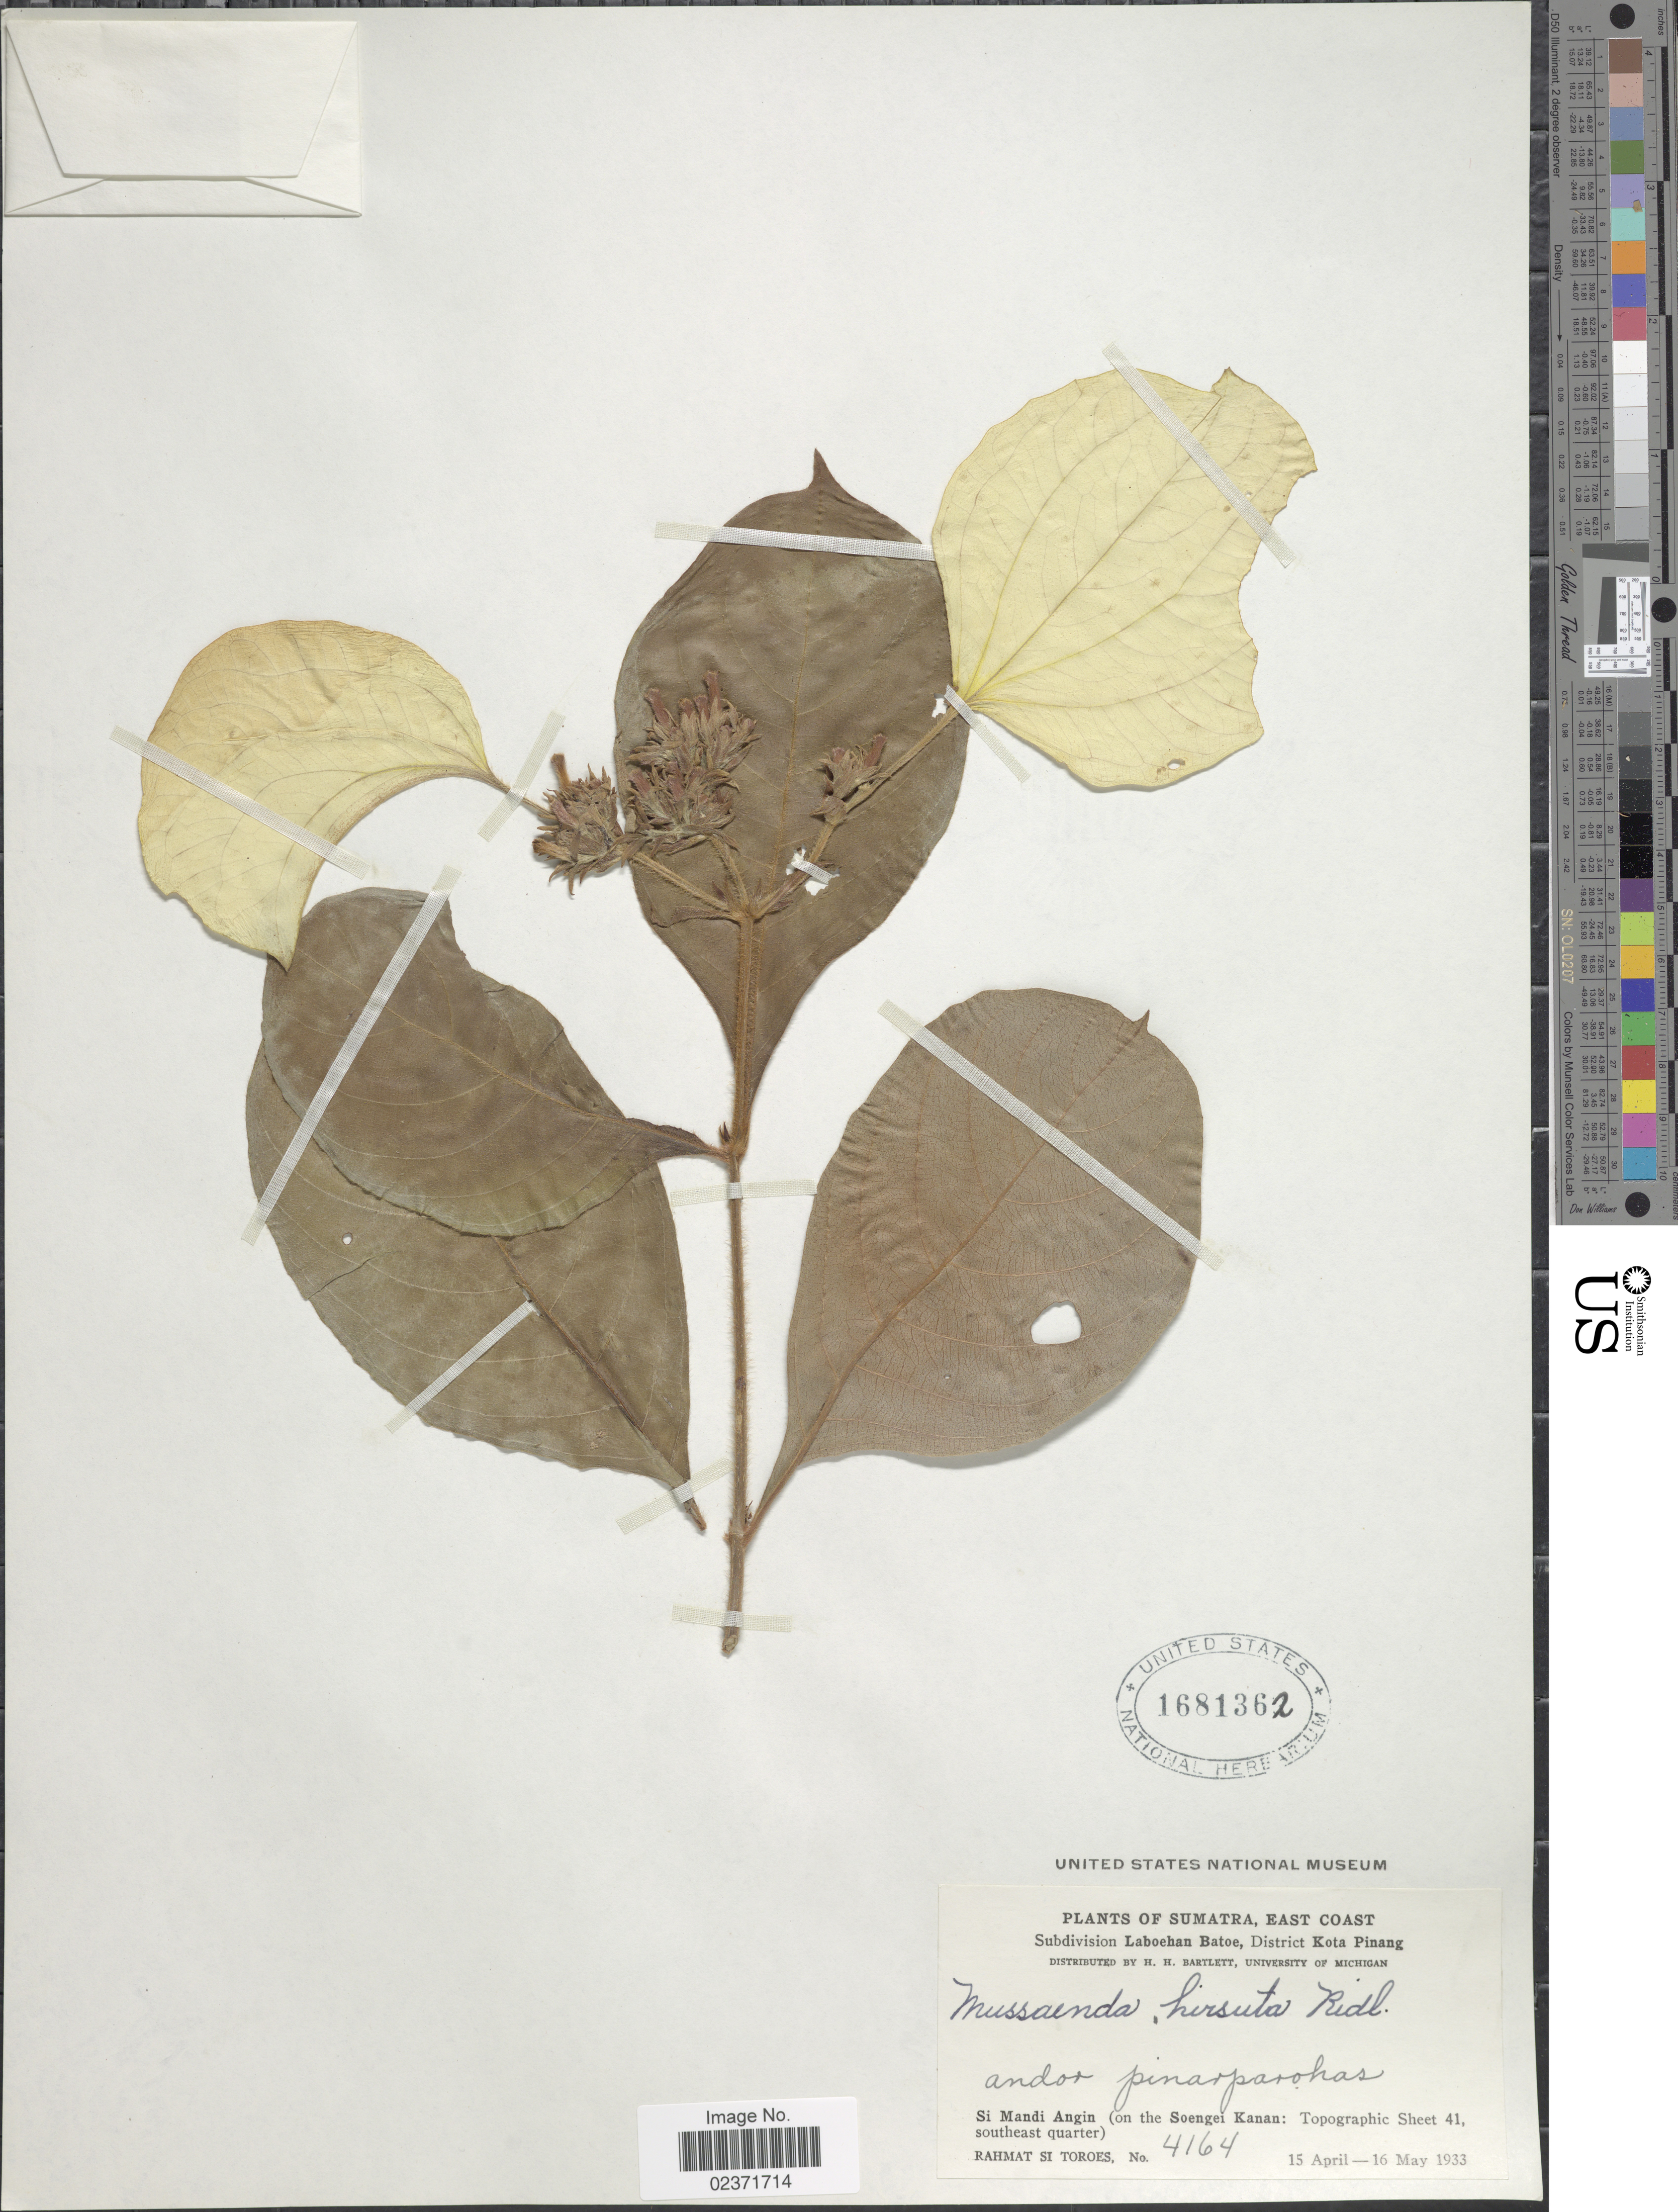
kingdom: Plantae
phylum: Tracheophyta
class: Magnoliopsida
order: Gentianales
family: Rubiaceae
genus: Mussaenda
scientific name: Mussaenda hirsuta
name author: Ridl.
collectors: Rahmat Si Boeea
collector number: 4164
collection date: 1933-04-15/1933-05-16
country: Indonesia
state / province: Sumatra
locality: East Coast. Subdivision Laboehan Batoe, District Kota Pinang. Si Mandi Angin (on the Soengei Kanan: Topographic Sheet 41, southeast quarter)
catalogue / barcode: US 1681362